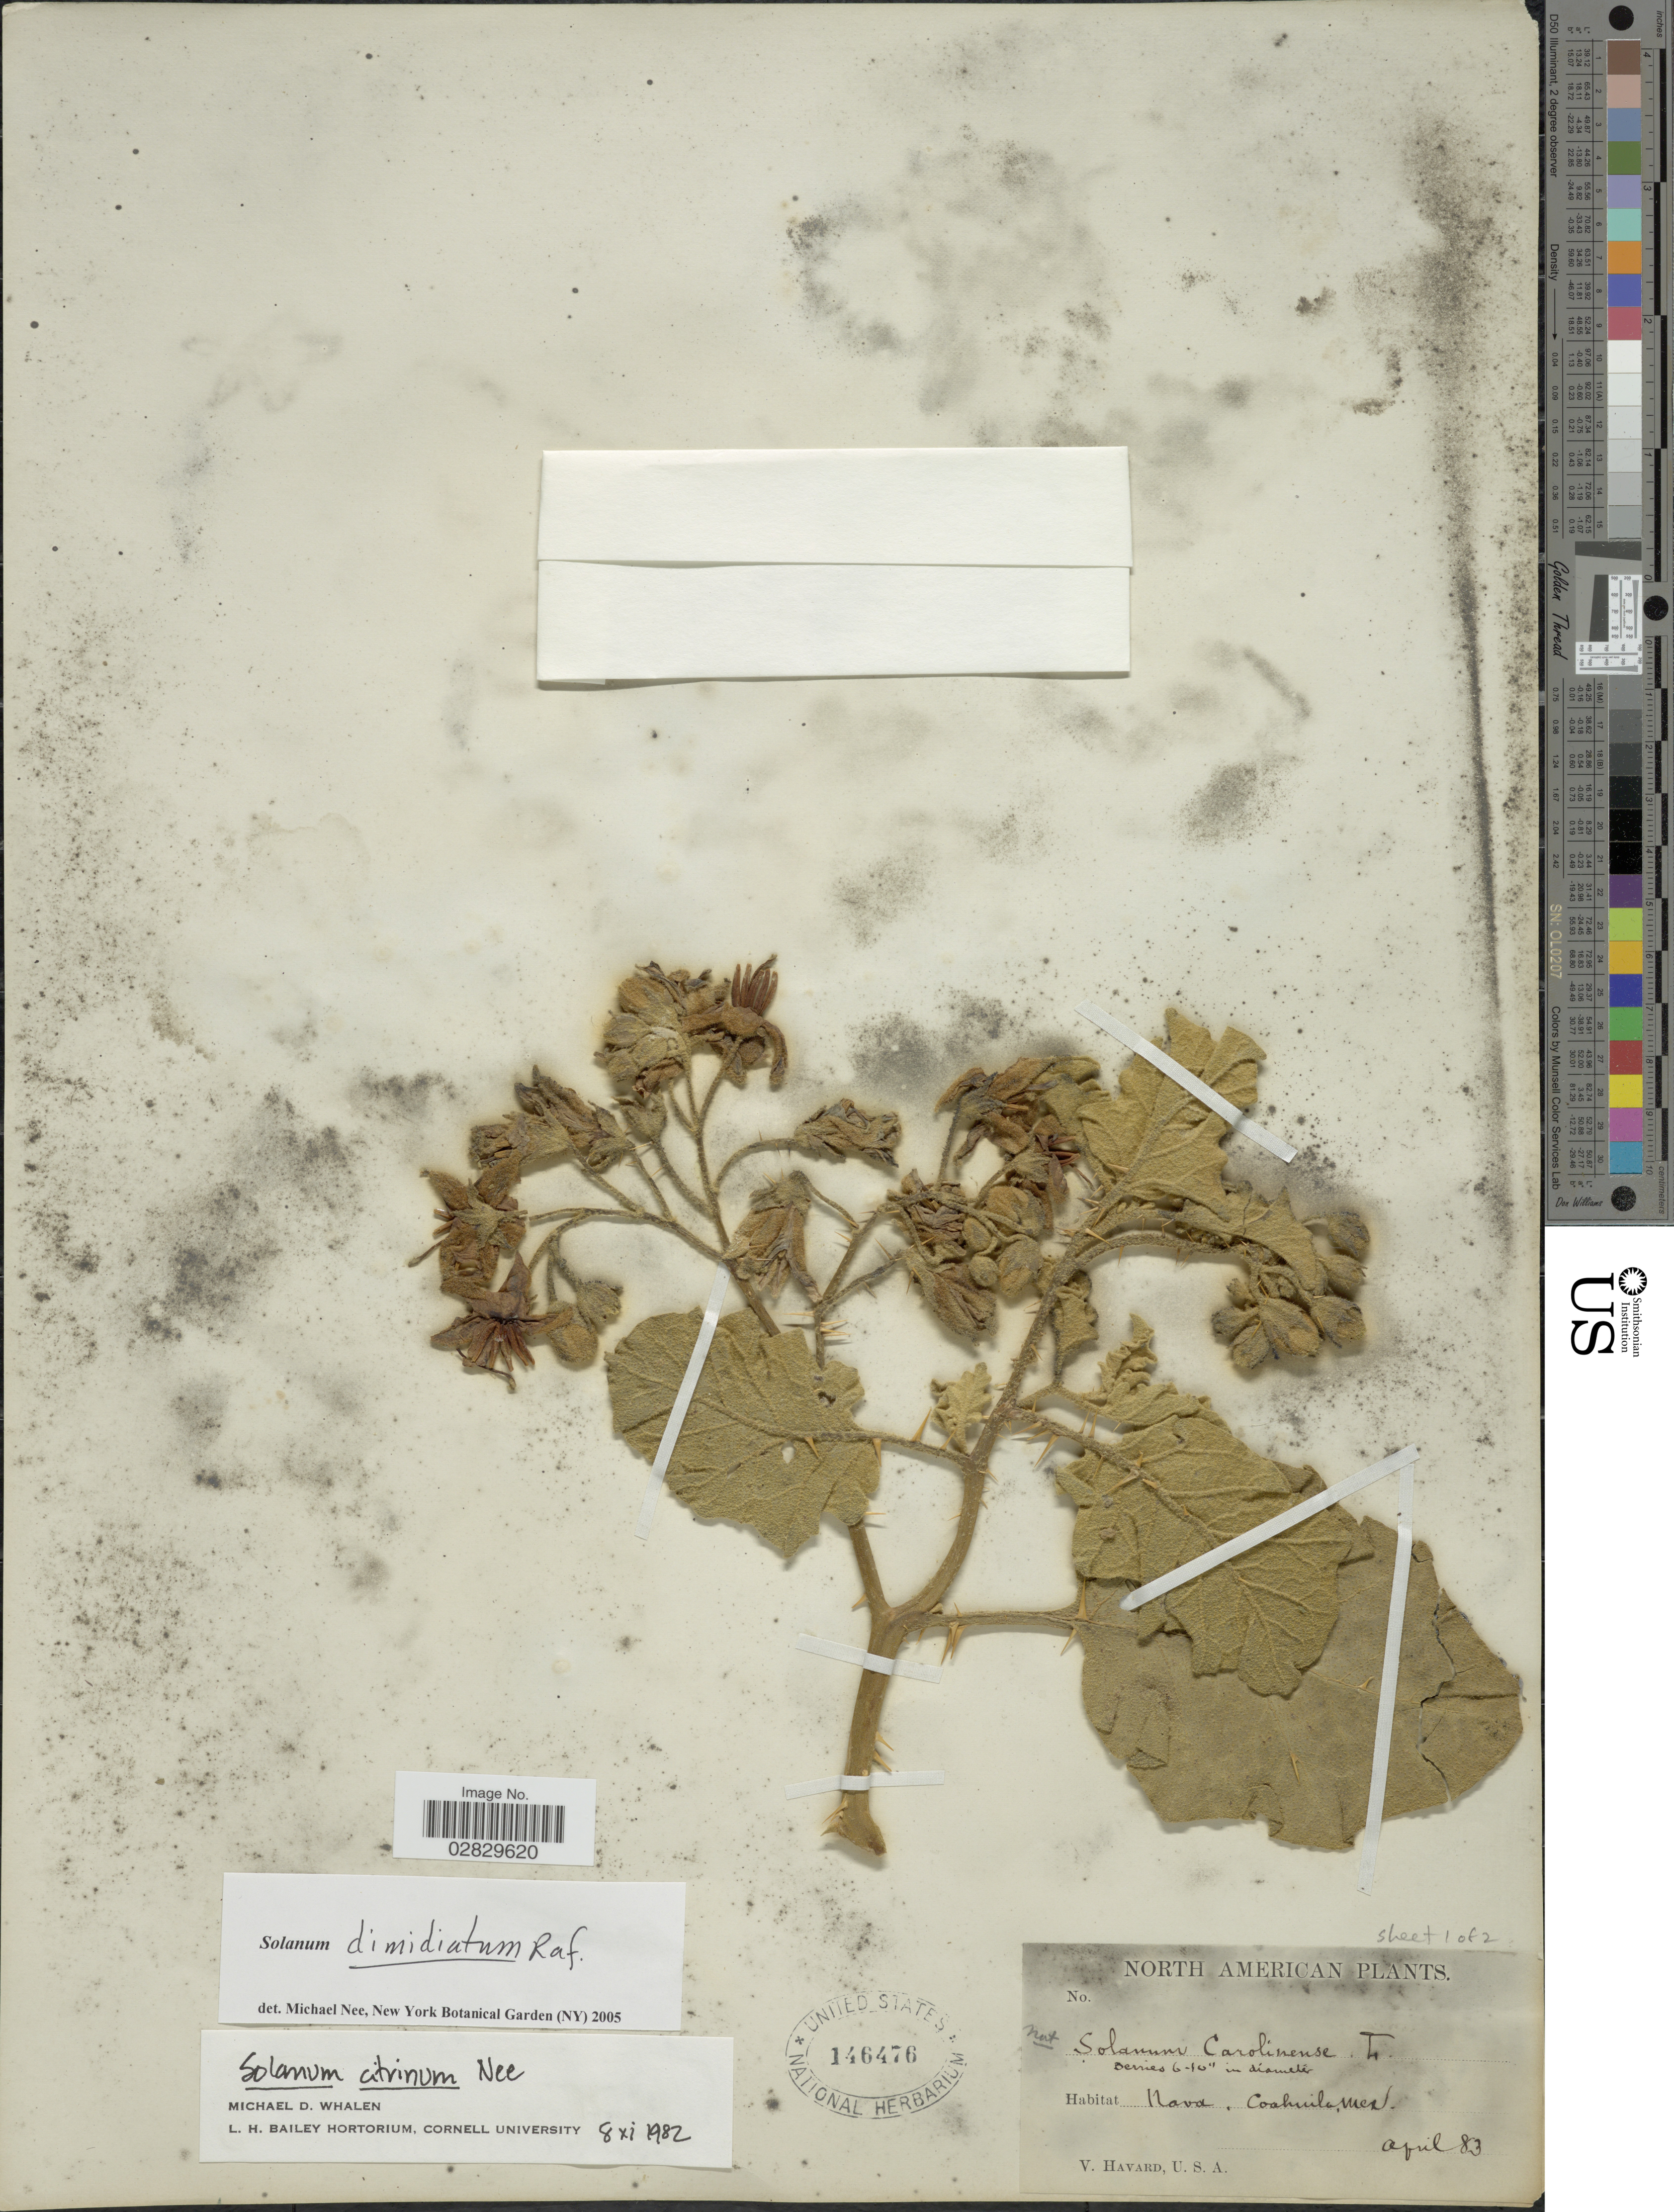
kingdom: Plantae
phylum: Tracheophyta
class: Magnoliopsida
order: Solanales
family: Solanaceae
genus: Solanum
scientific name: Solanum dimidiatum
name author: Raf.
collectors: V. Havard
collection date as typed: Transcribed d/m/y: /4/83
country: Mexico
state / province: Coahuila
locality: Nava.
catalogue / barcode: US 146476